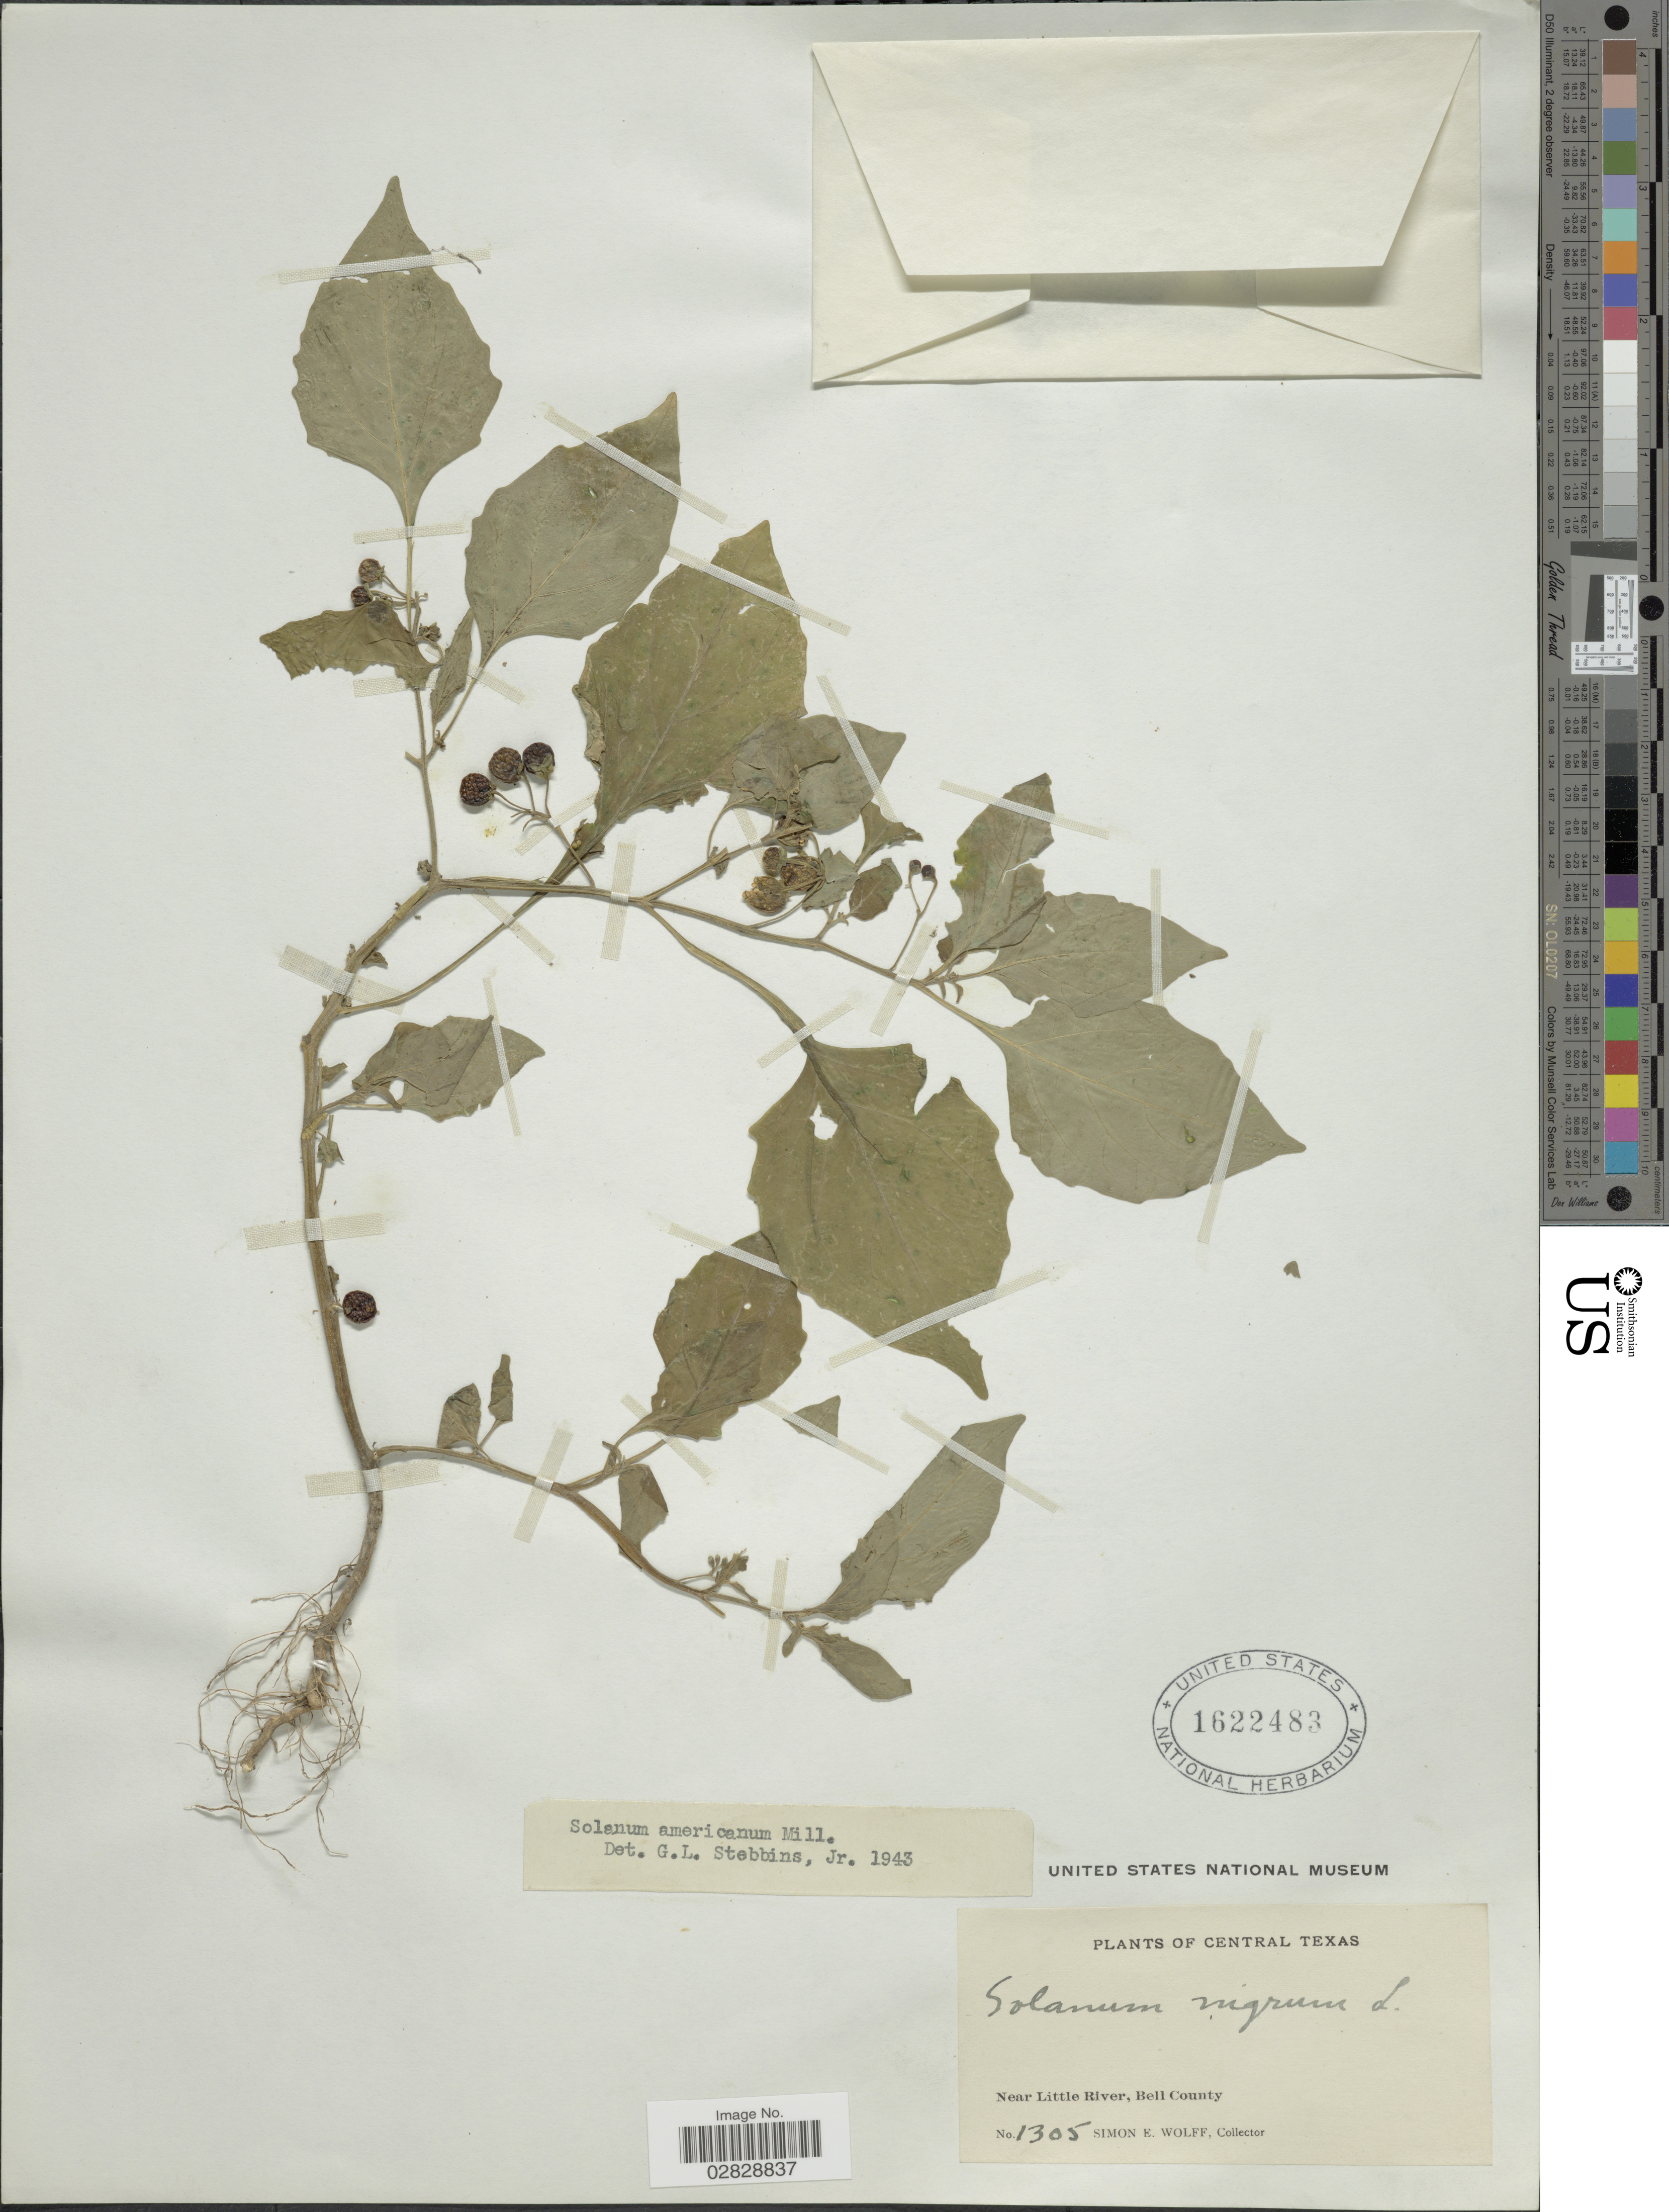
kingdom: Plantae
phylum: Tracheophyta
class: Magnoliopsida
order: Solanales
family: Solanaceae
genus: Solanum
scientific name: Solanum interius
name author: Rydb.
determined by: Knapp, S. D.; Särkinen, T.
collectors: S. E. Wolff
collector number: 1305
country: United States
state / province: Texas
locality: Central Texas. Near Little River, Bell County.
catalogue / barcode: US 1622483